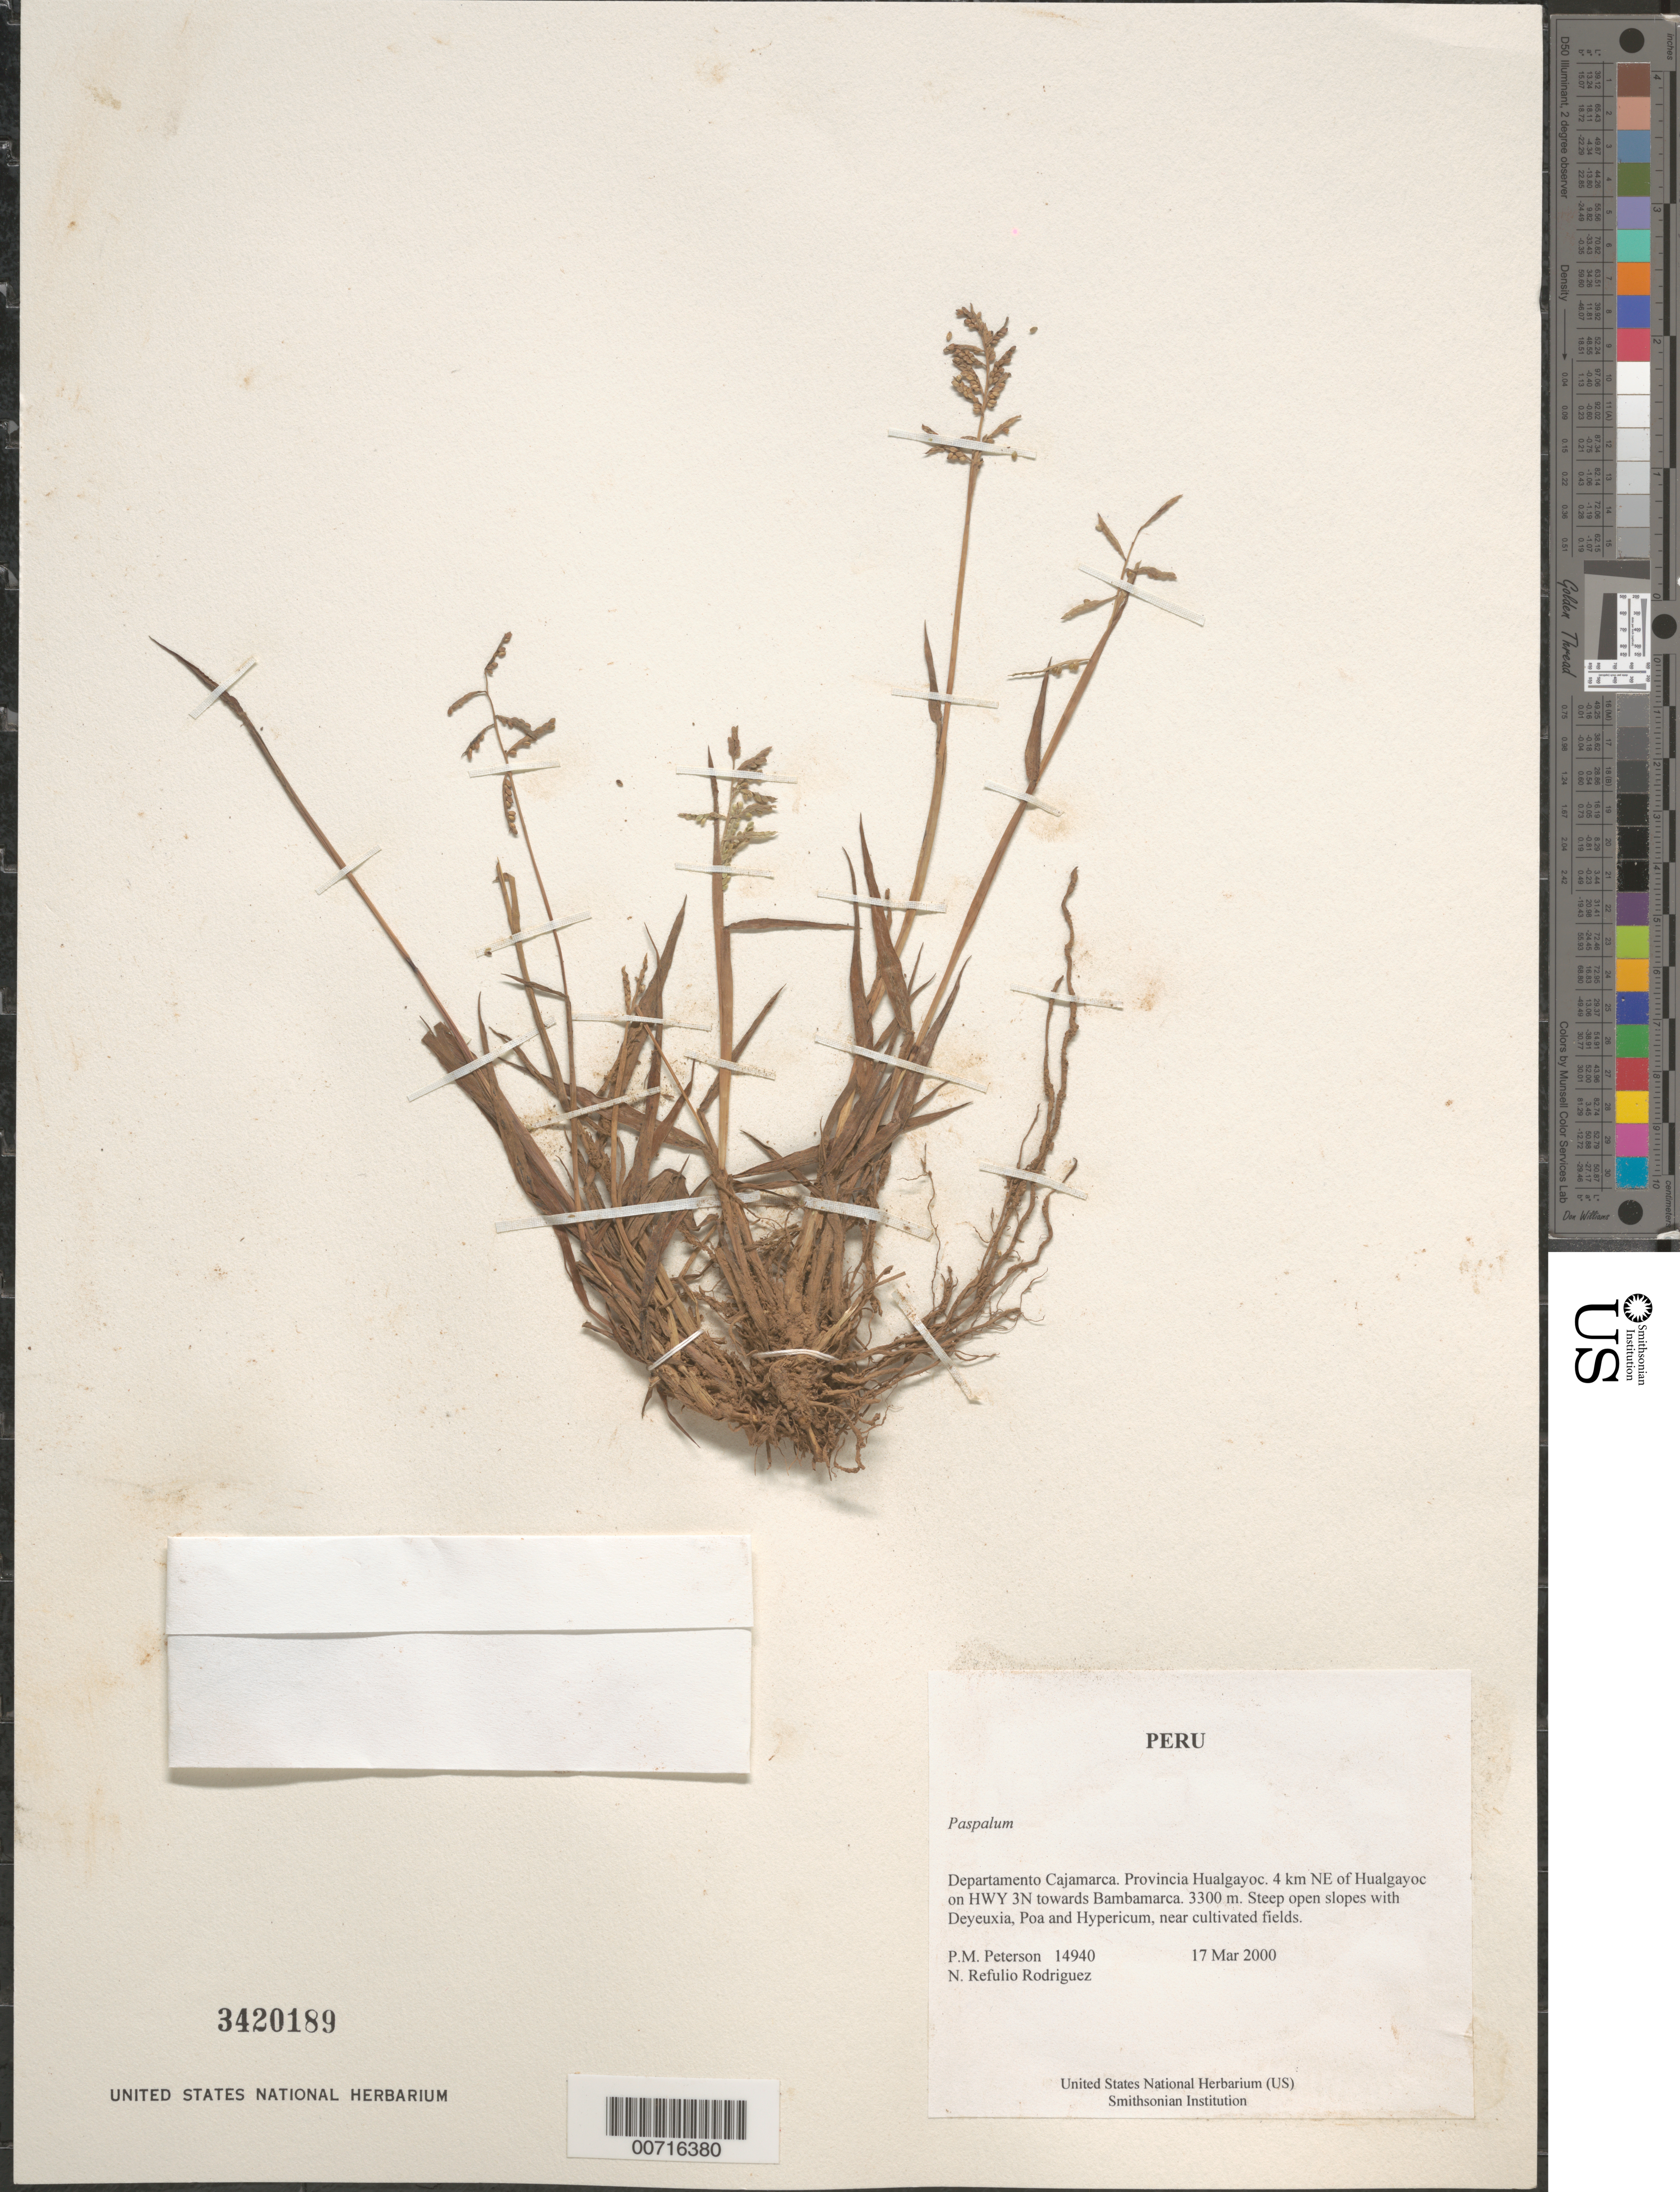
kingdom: Plantae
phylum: Tracheophyta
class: Liliopsida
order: Poales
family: Poaceae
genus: Paspalum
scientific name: Paspalum sp.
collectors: P. M. Peterson & N. Refulio-Rodríguez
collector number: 14940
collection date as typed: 17 Mar 2000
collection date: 2000-03-17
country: Peru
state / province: Cajamarca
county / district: Hualgayoc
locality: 4 km NE of Hualgayoc on HWY 3N towards Bambamarca.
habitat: Steep open slopes with Deyeuxia, Poa and Hypericum, near cultivated fields.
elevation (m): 3300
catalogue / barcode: US 3420189